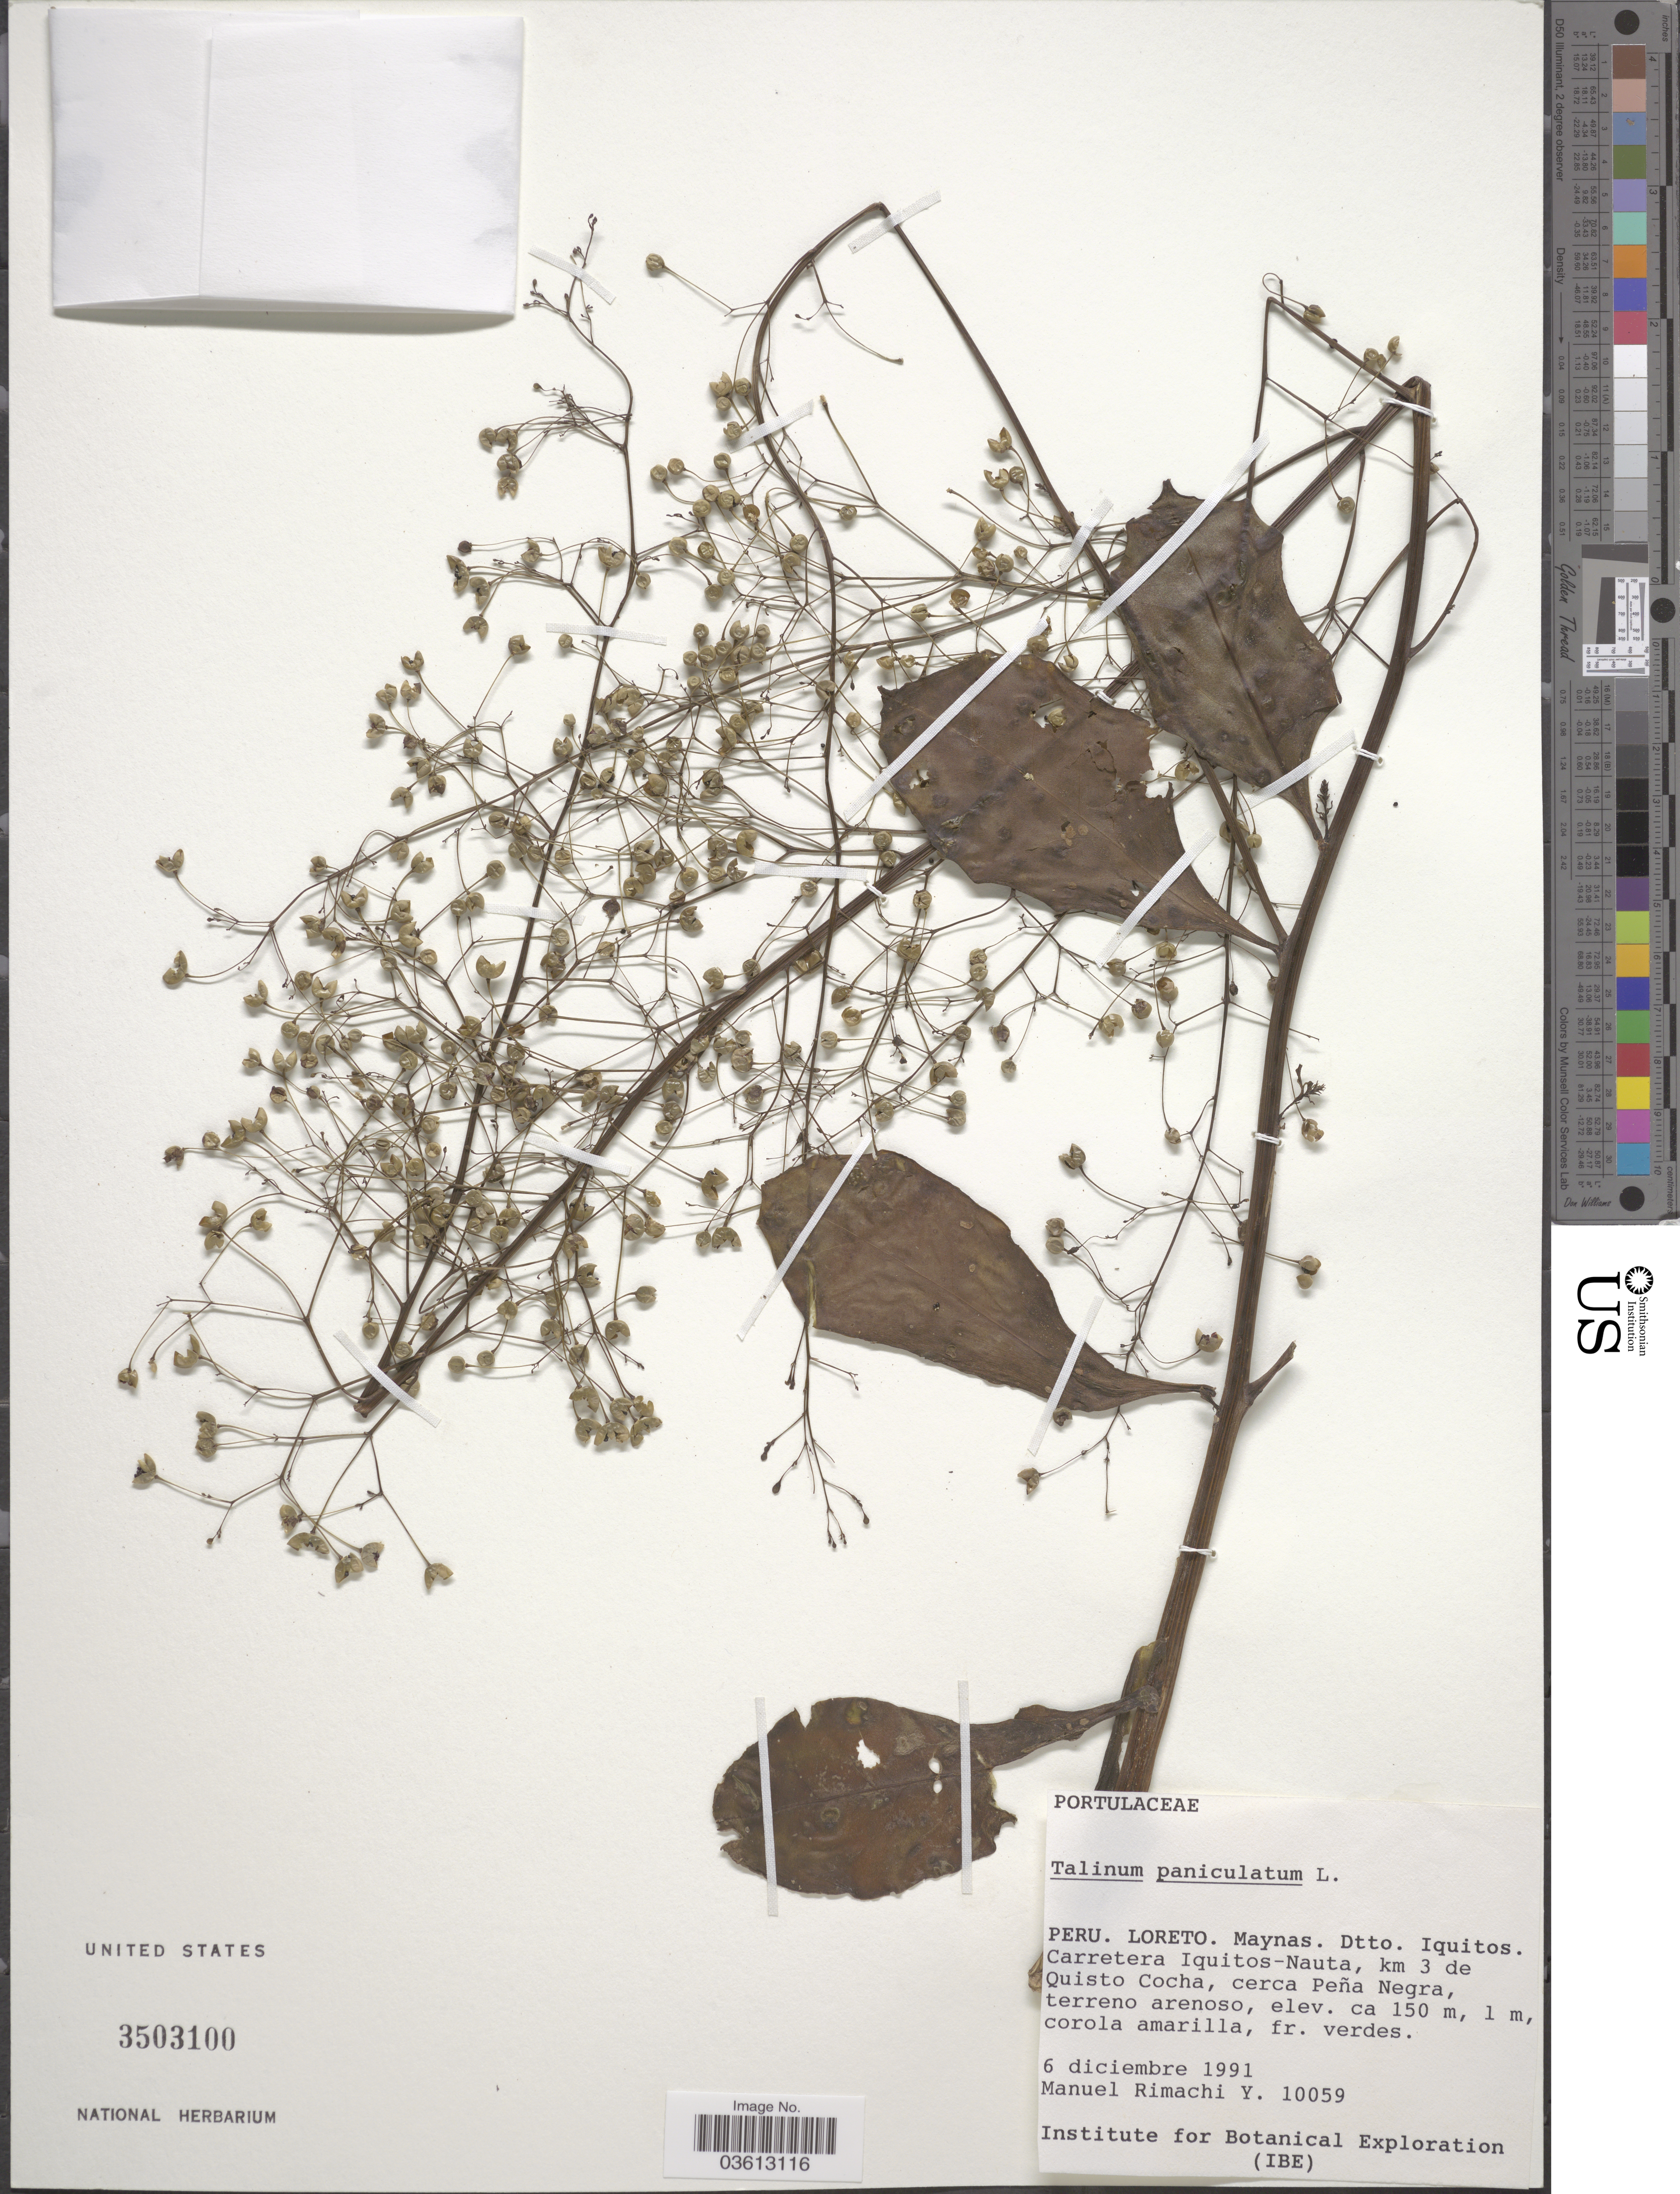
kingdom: Plantae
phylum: Tracheophyta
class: Magnoliopsida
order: Caryophyllales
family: Talinaceae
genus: Talinum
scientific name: Talinum paniculatum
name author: (Jacq.) Gaertn.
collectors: M. Rimachi Y.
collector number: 10059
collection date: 1991-12-06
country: Peru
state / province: Loreto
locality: Maynas. Dtto. Iquitos. Carretera Iquitos-Nauta, km 3 de Quisto Cocha, cerca Peña Negra.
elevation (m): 150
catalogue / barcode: US 3503100